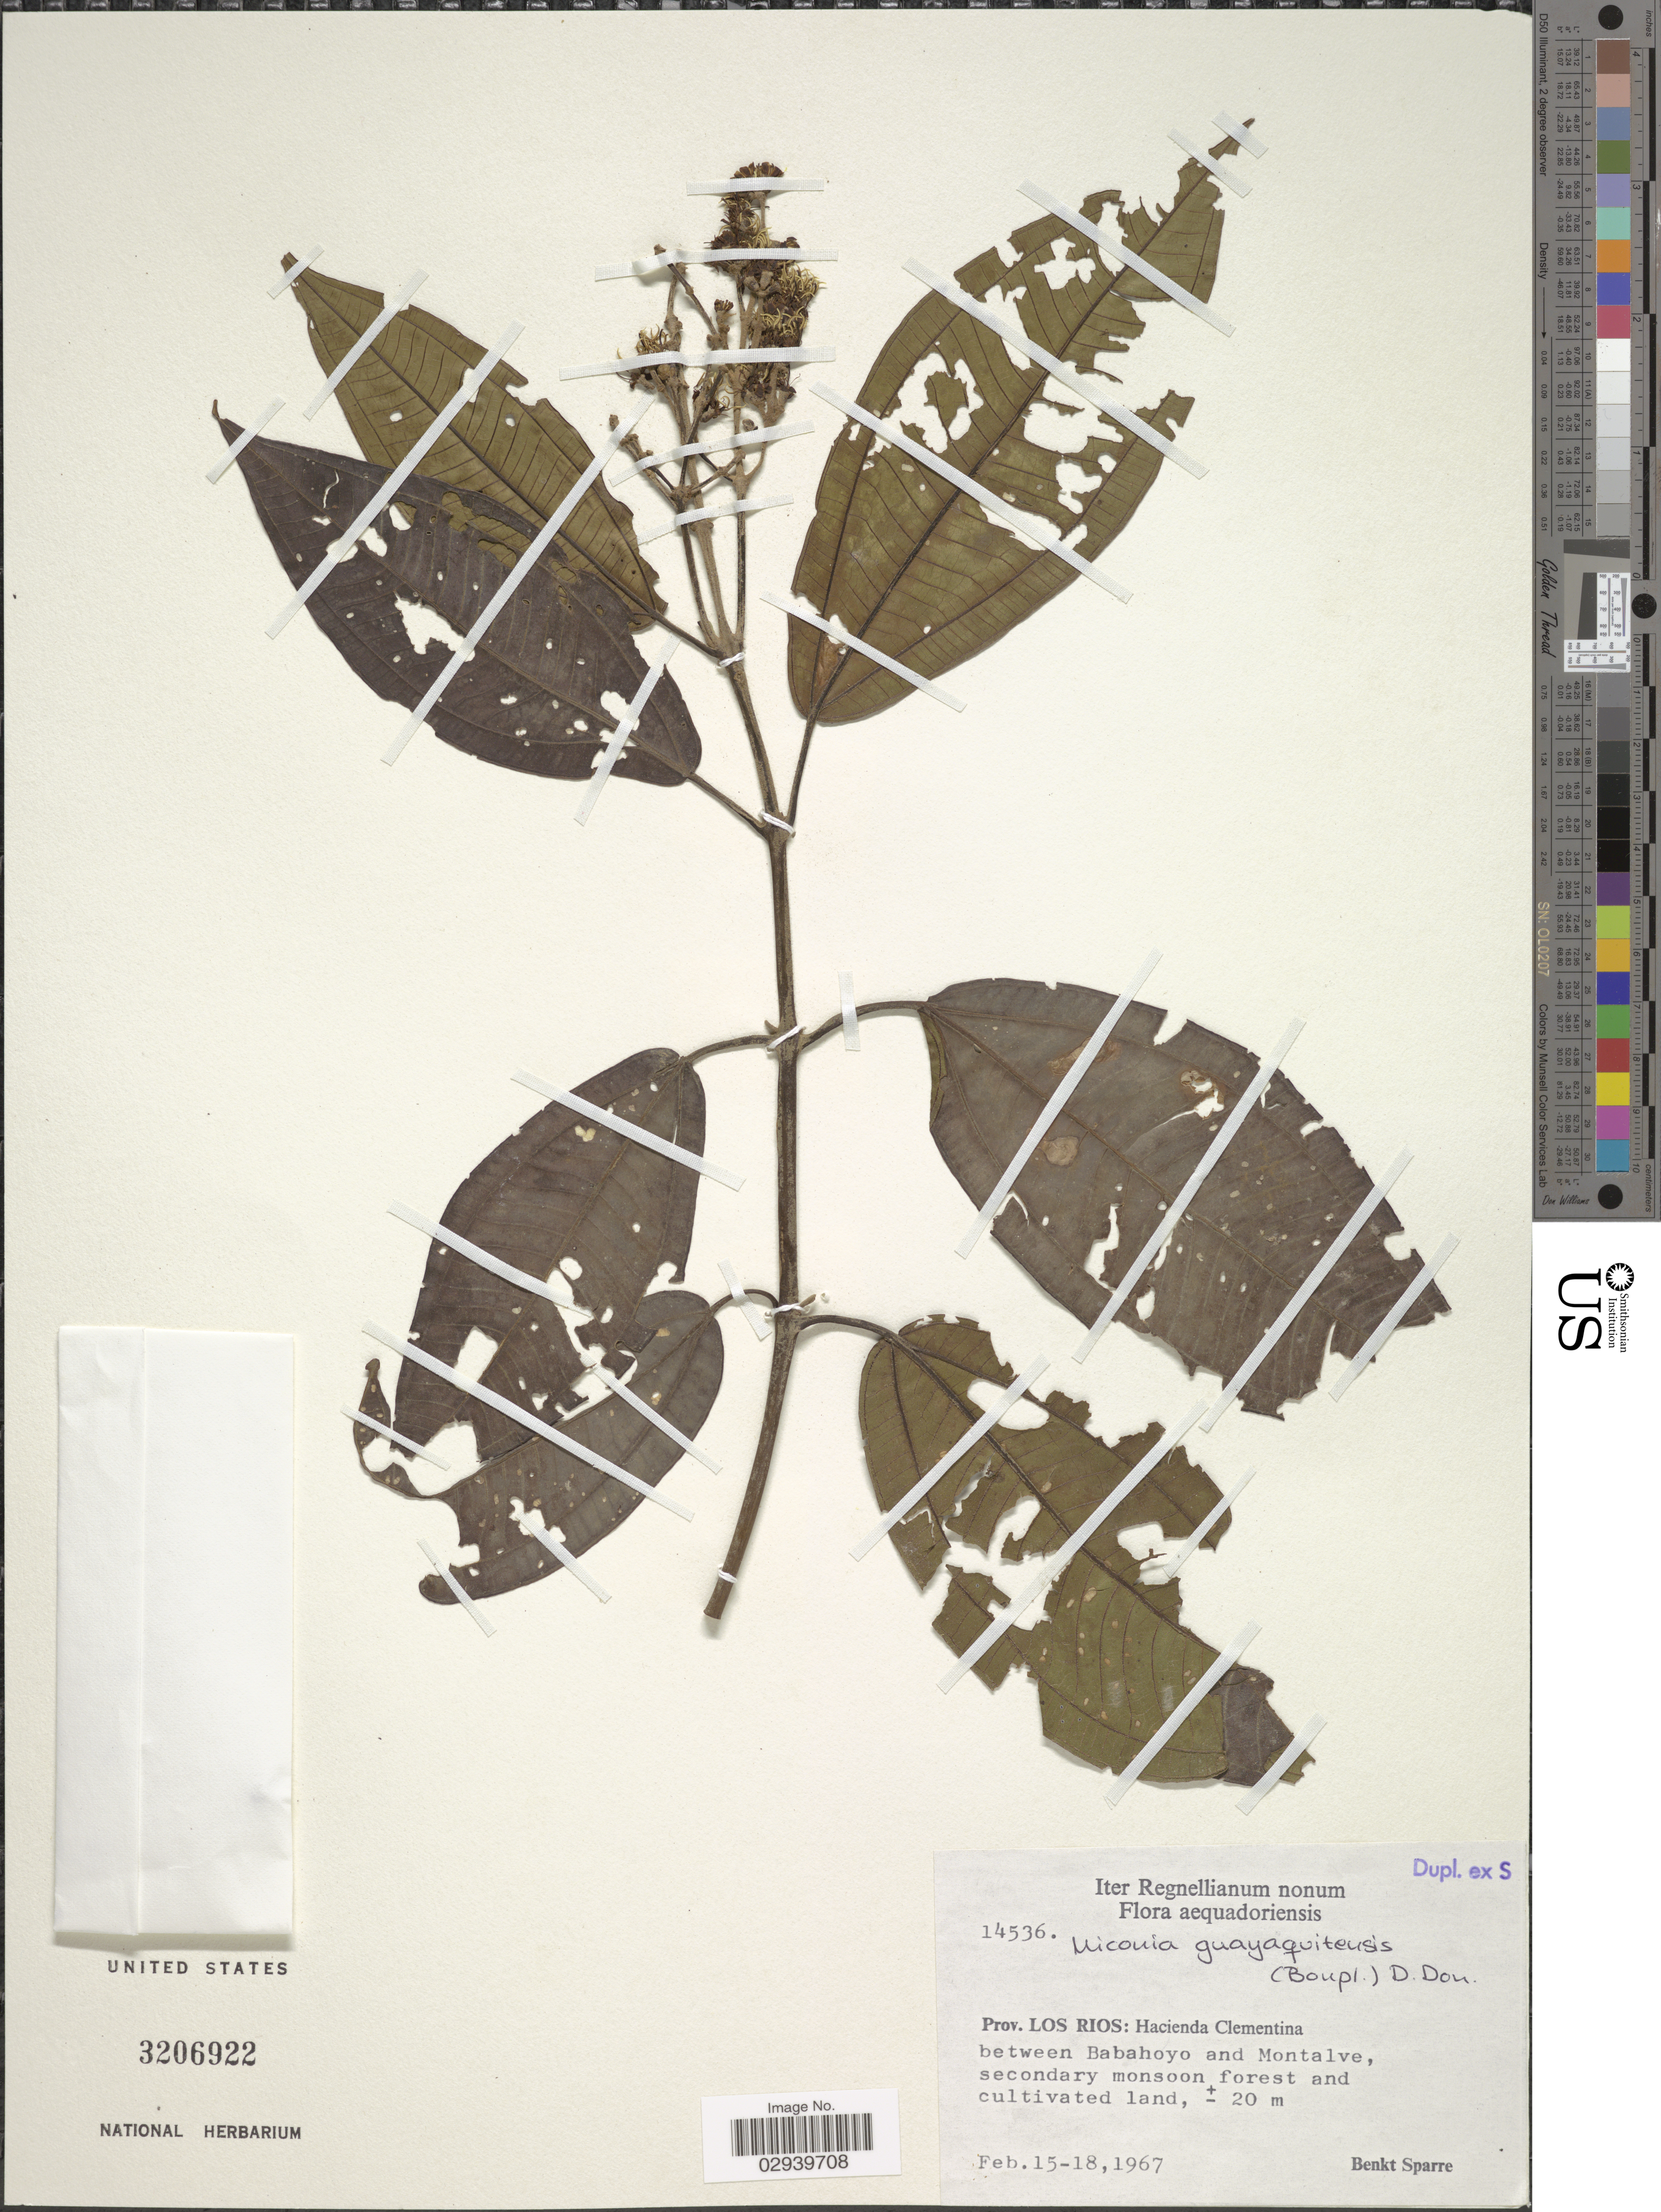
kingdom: Plantae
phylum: Tracheophyta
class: Magnoliopsida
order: Myrtales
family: Melastomataceae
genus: Miconia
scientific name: Miconia guayaquilensis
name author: (Bonpl.) D. Don ex DC.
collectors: B. Sparre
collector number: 14536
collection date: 1967-02-15/1967-02-18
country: Ecuador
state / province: Los Ríos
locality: Hacienda Clementina, between Babahoyo and Montalve.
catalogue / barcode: US 3206922